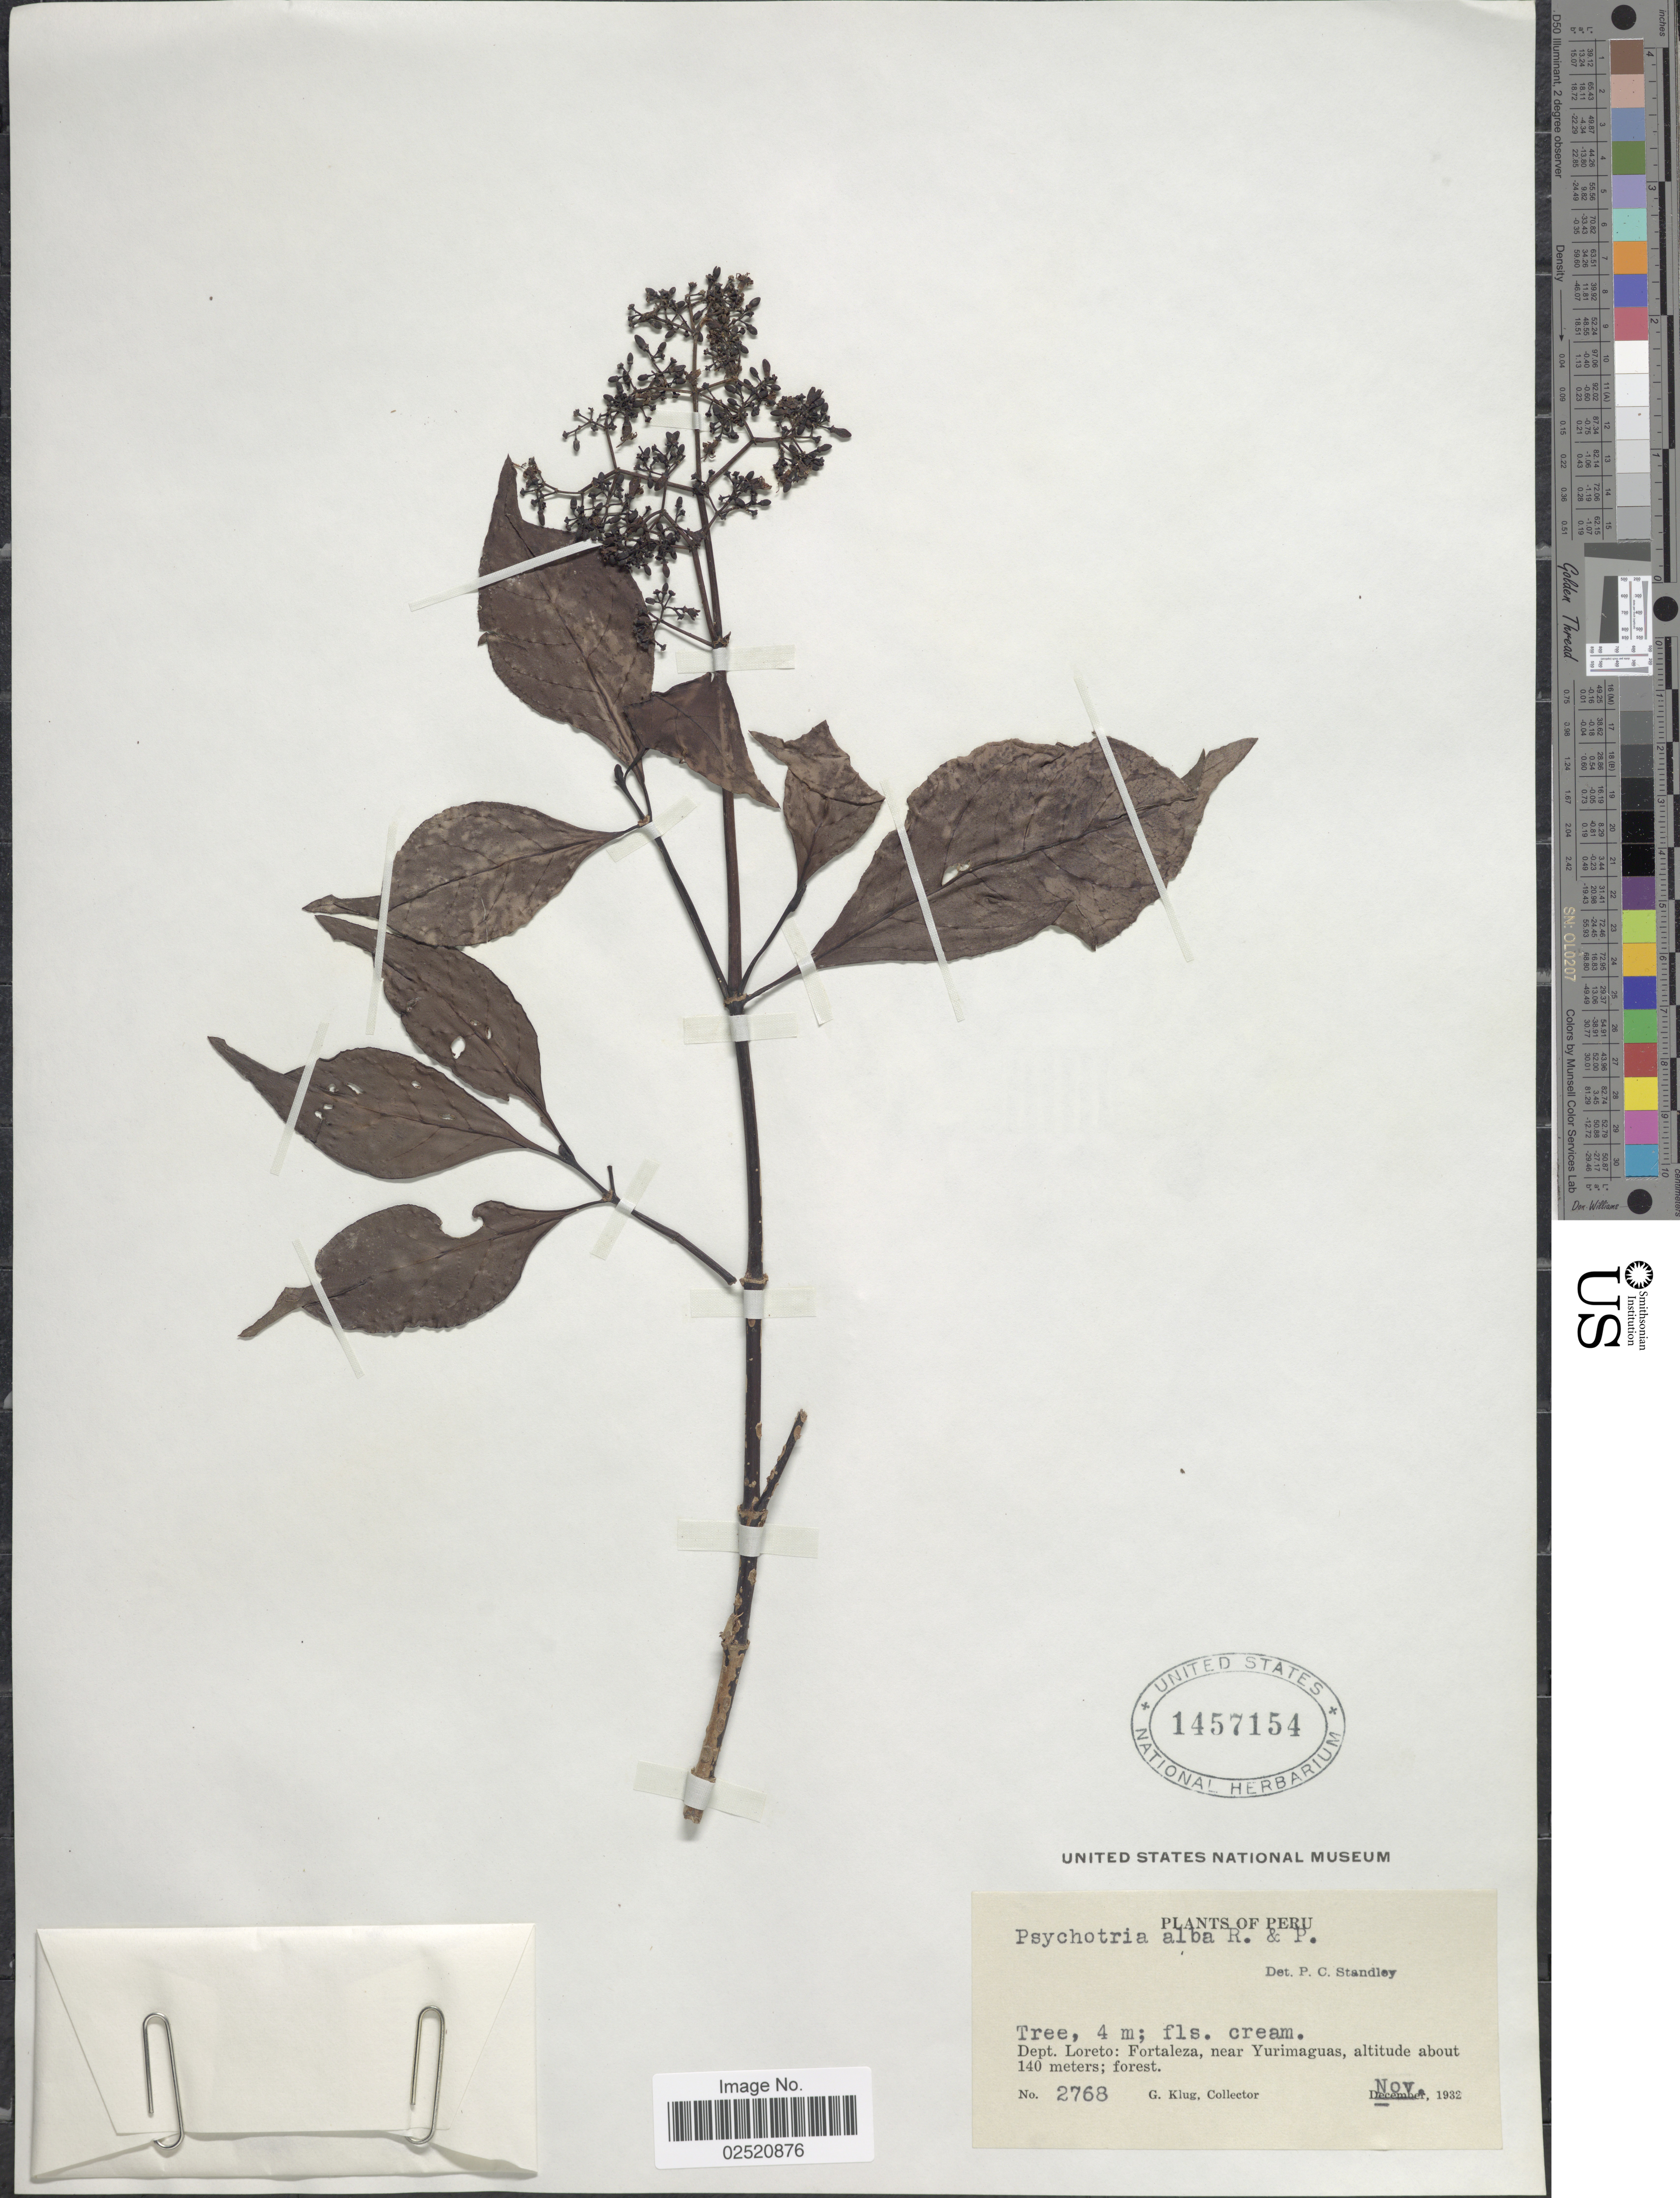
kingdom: Plantae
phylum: Tracheophyta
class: Magnoliopsida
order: Gentianales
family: Rubiaceae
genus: Psychotria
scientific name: Psychotria alba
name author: Ruiz & Pav.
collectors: G. Klug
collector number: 2768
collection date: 1932-11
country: Peru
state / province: Loreto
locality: Fortaleza, near Yurimaguas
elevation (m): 140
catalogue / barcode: US 1457154